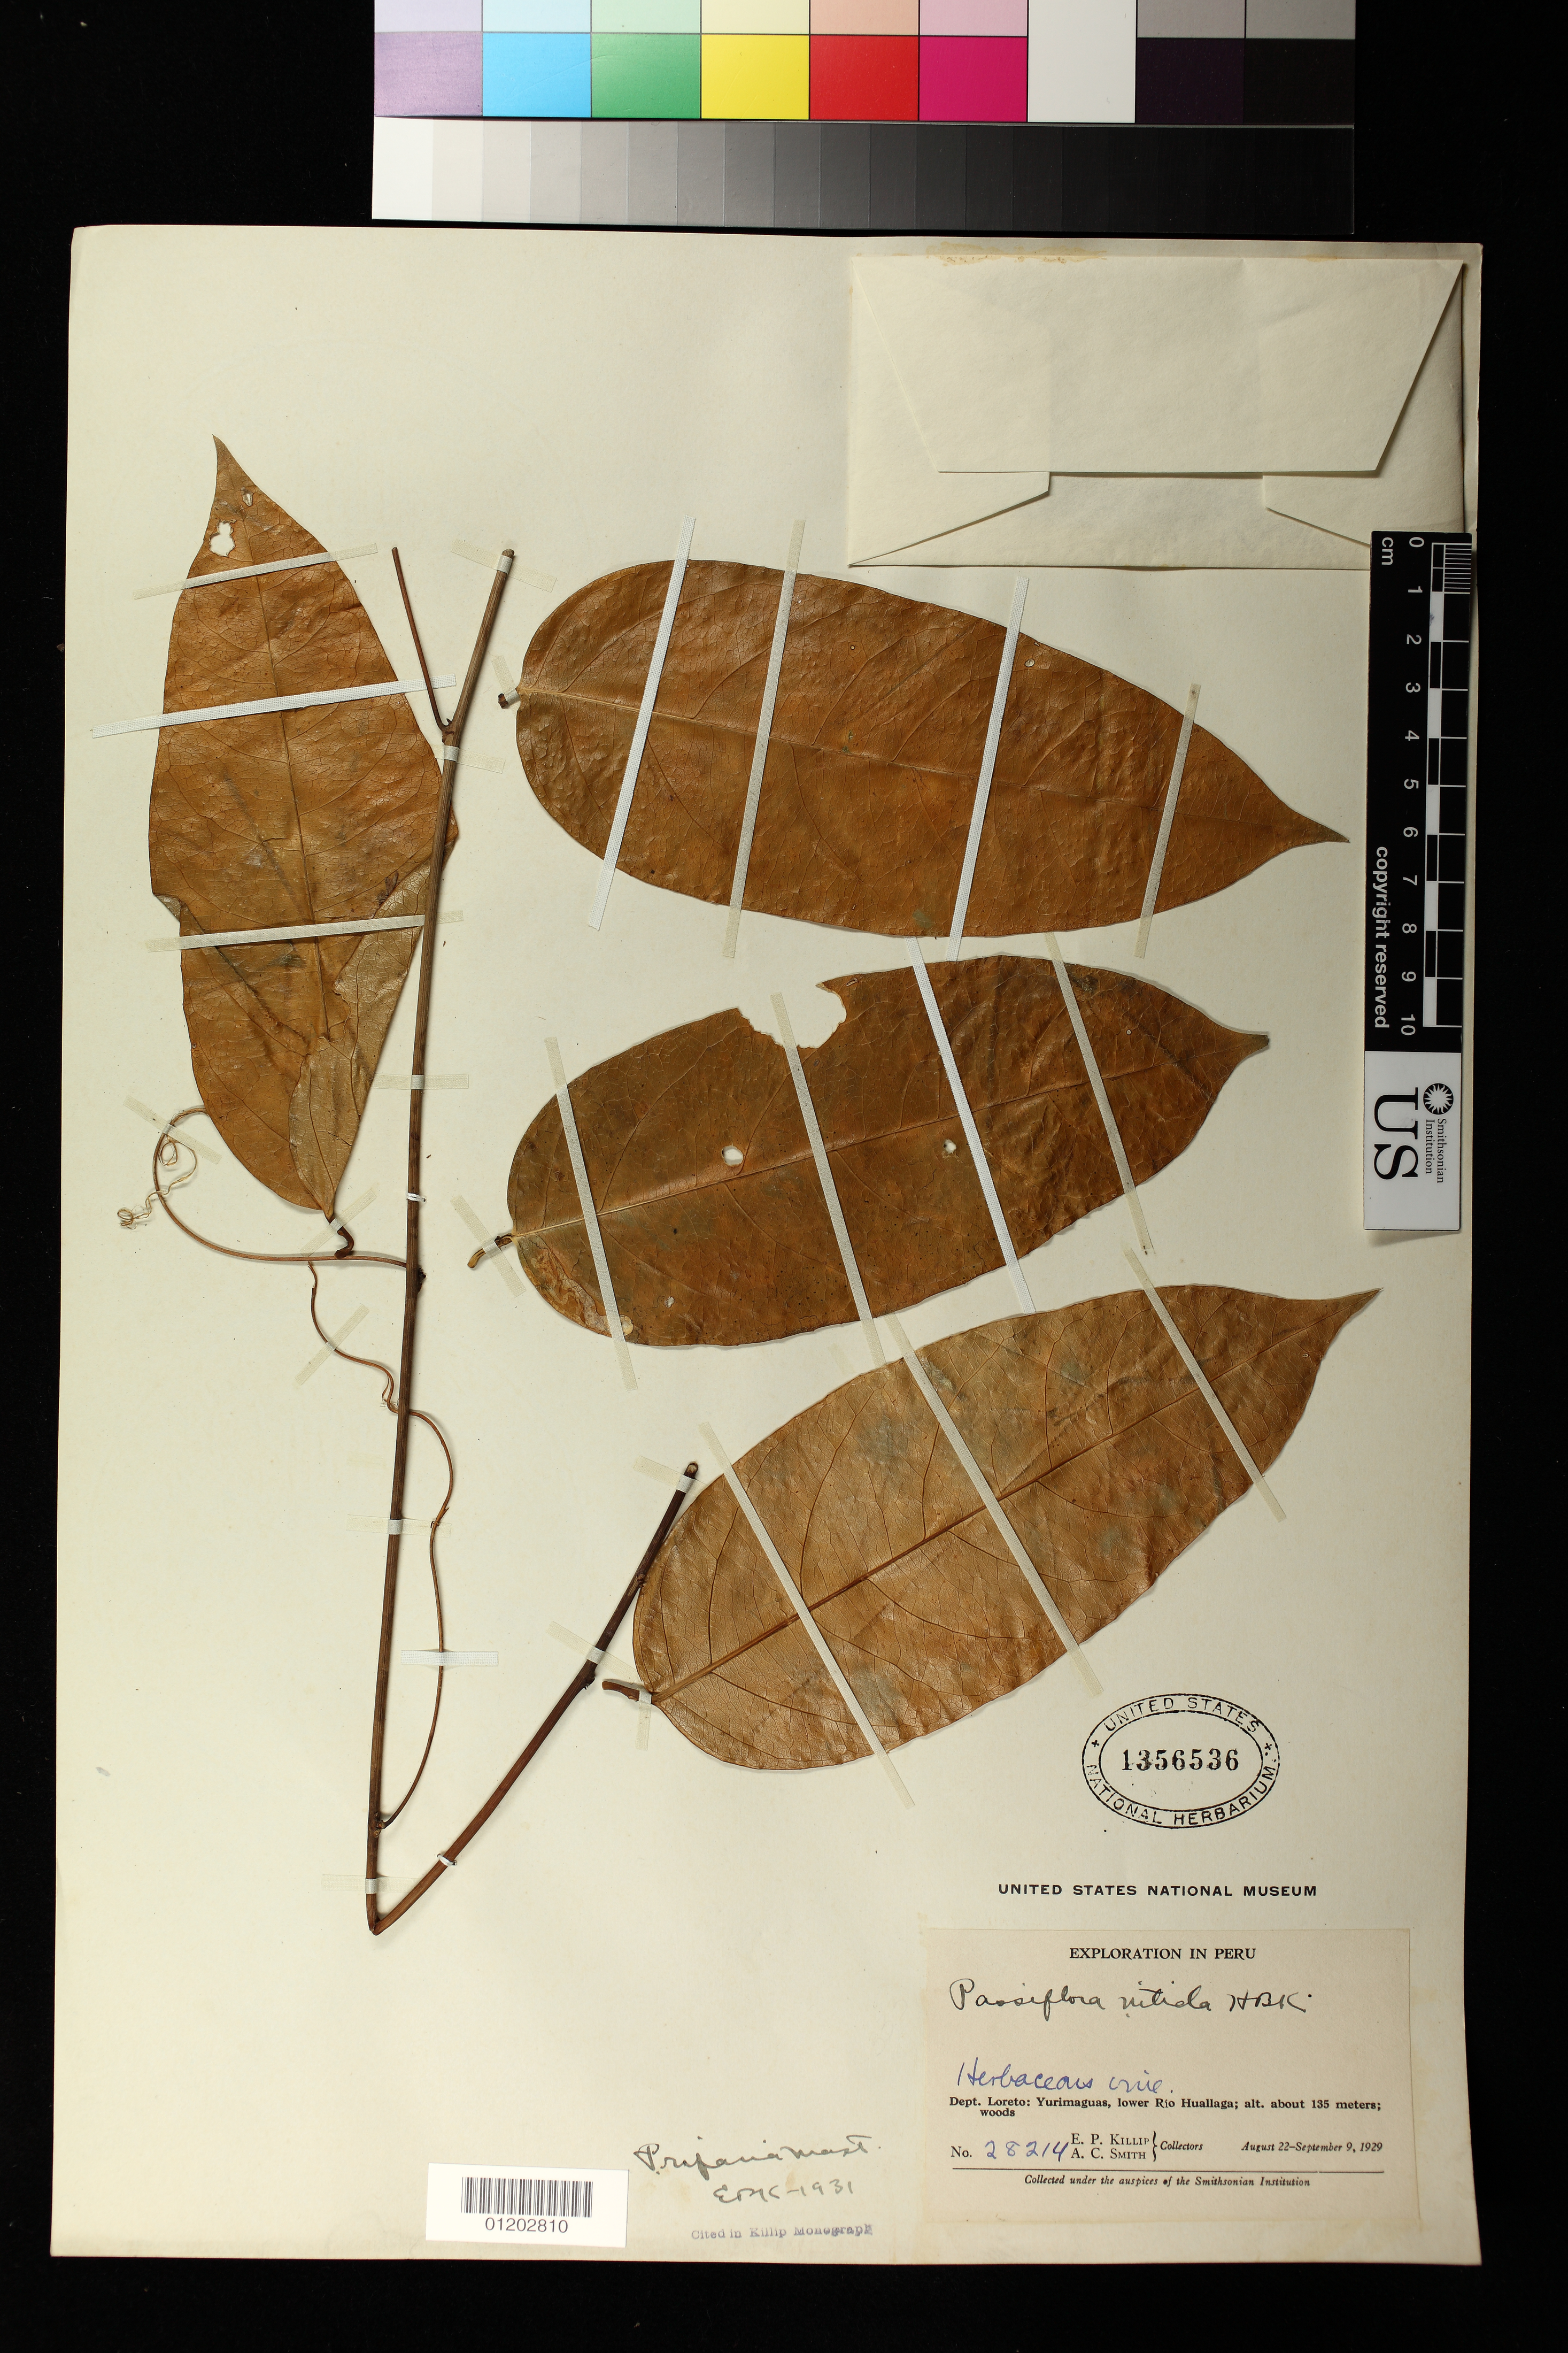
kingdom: Plantae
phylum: Tracheophyta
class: Magnoliopsida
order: Malpighiales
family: Passifloraceae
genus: Passiflora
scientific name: Passiflora nitida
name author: Kunth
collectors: E. P. Killip & A. C. Smith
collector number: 28214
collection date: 1929-08-22/1929-09-09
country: Peru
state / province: Loreto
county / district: Alto Amazonas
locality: Yurimaguas, lower Rio Huallaga;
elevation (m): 135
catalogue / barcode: US 1356536